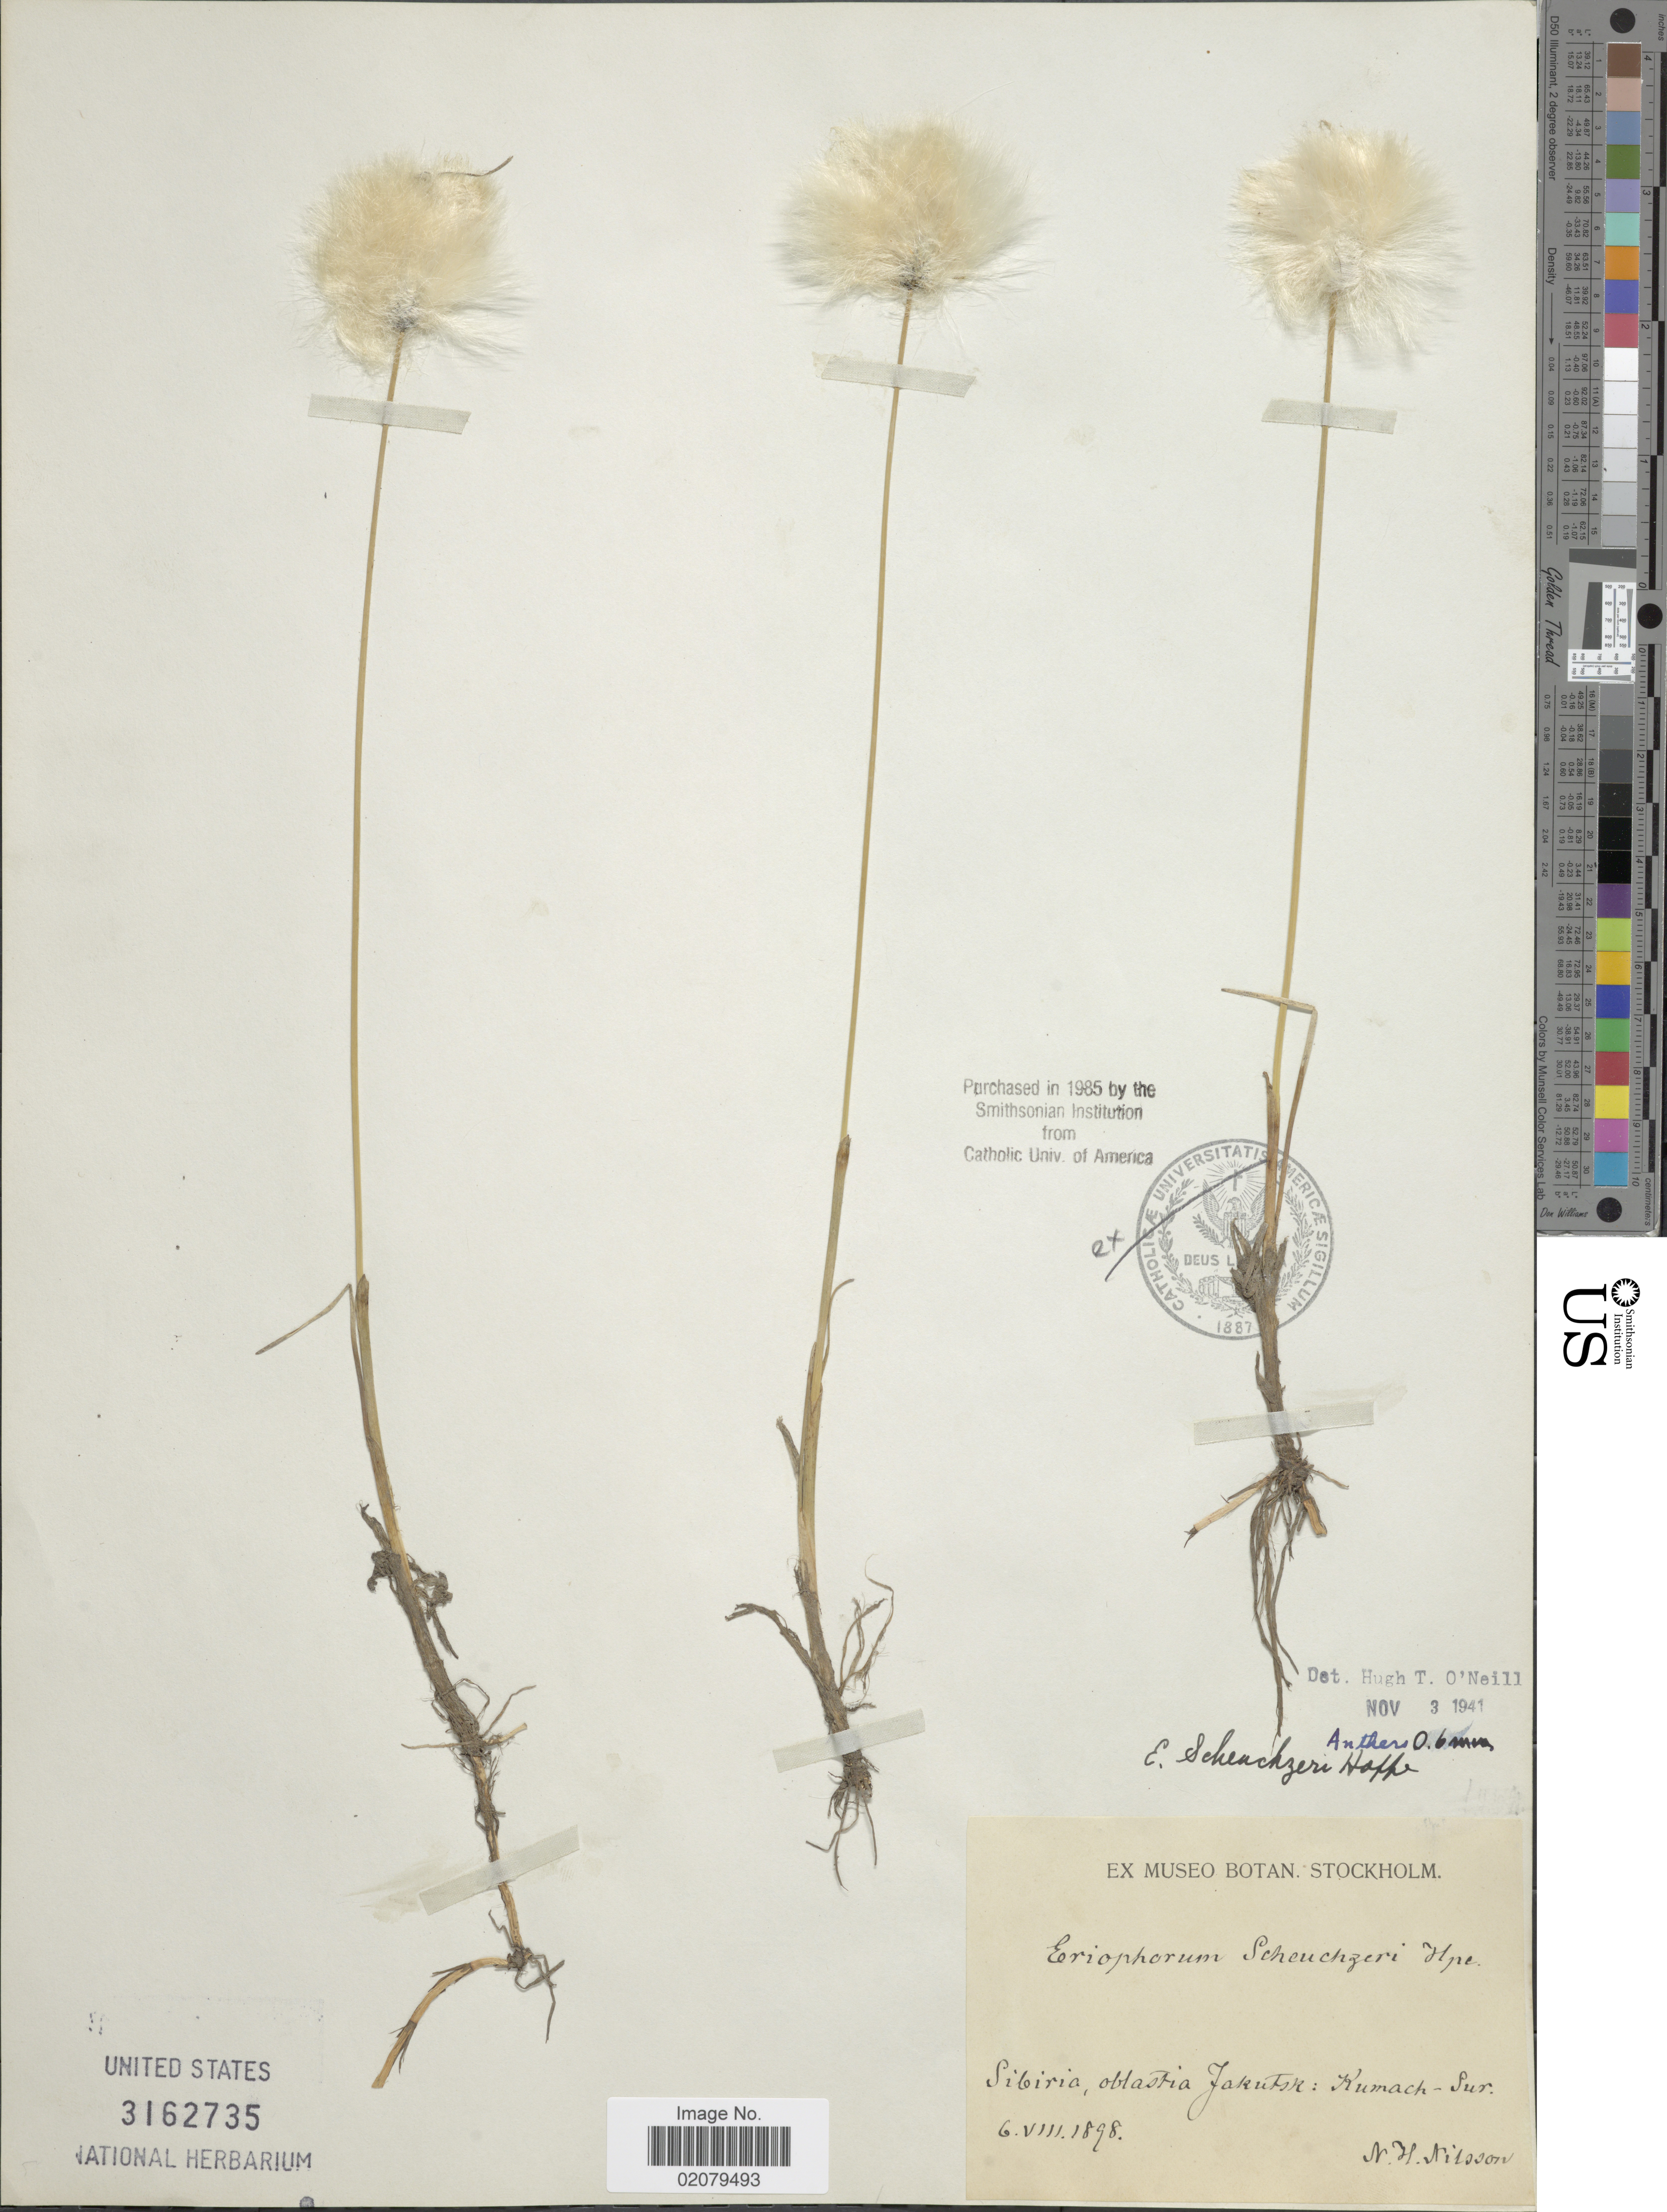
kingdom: Plantae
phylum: Tracheophyta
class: Liliopsida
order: Poales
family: Cyperaceae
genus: Eriophorum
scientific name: Eriophorum scheuchzeri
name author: Hoppe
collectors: N. H. Nilsson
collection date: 1898-08-06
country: Russian Federation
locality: Sibiria oblastia Jakustra, Kumach-Sur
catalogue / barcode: US 3162735